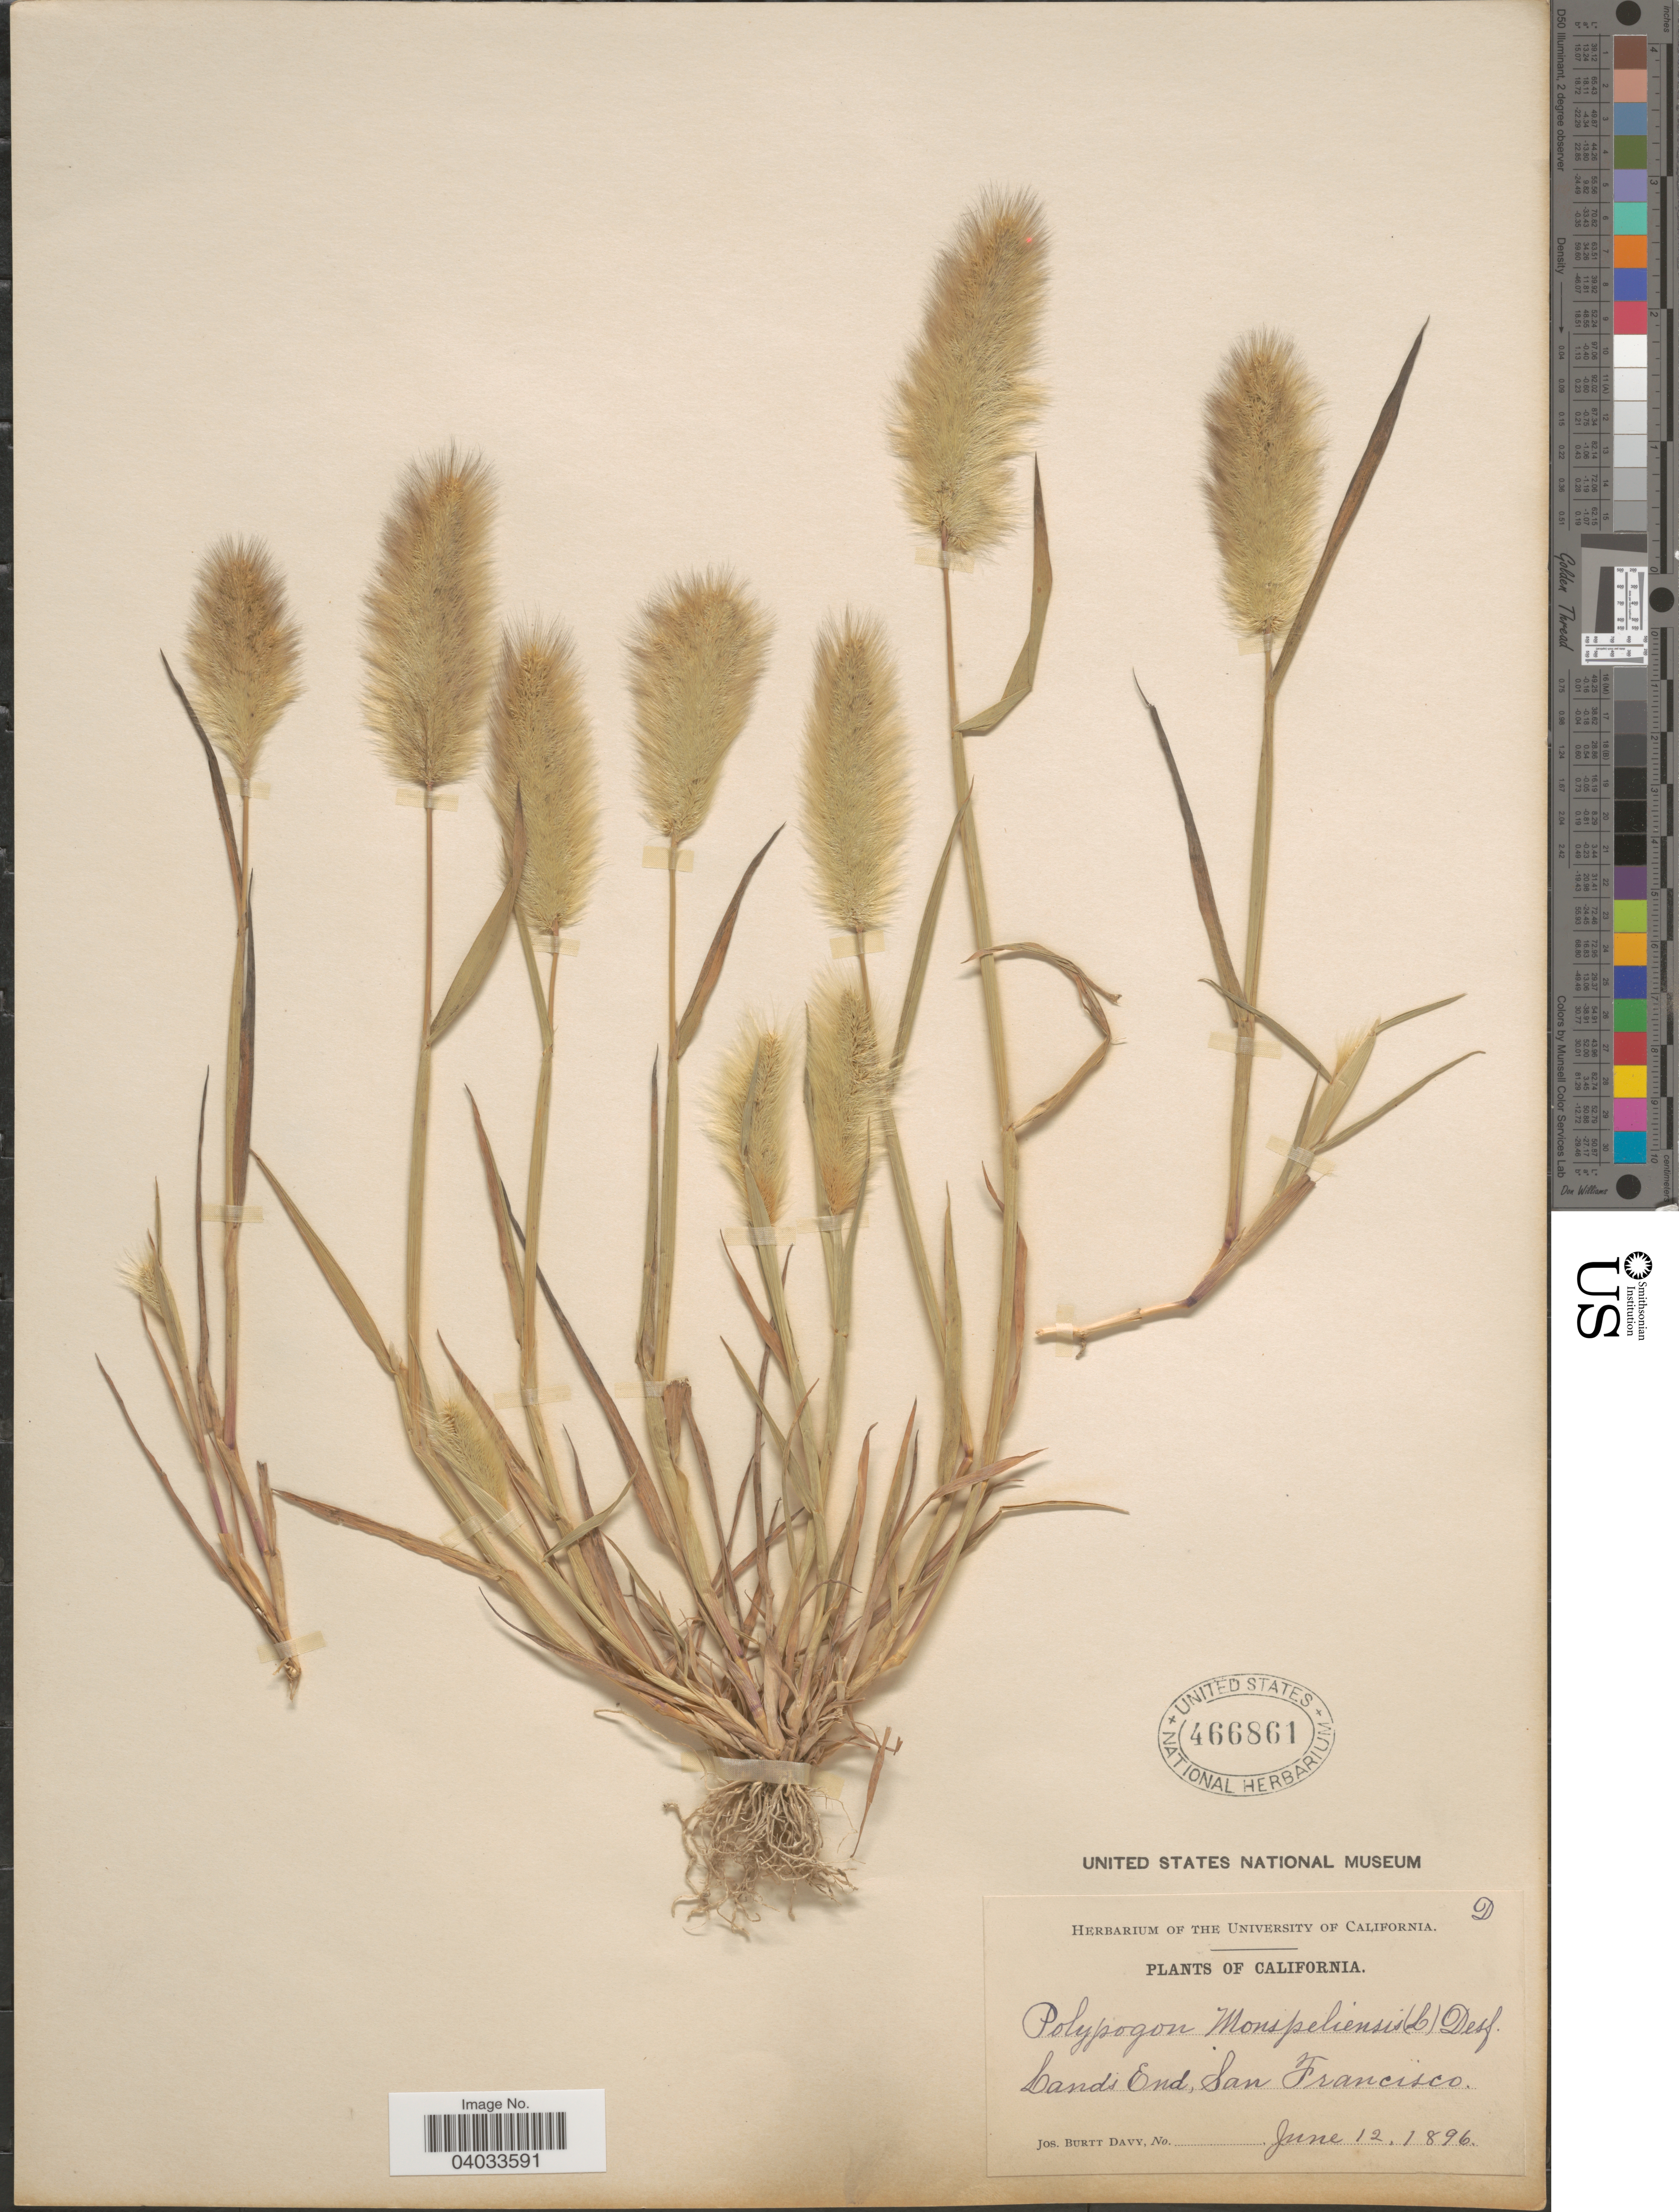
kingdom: Plantae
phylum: Tracheophyta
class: Liliopsida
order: Poales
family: Poaceae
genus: Polypogon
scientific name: Polypogon monspeliensis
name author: (L.) Desf.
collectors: J. Burtt Davy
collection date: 1896-06-12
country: United States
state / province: California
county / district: San Francisco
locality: Lands End, San Francisco.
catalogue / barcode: US 466861